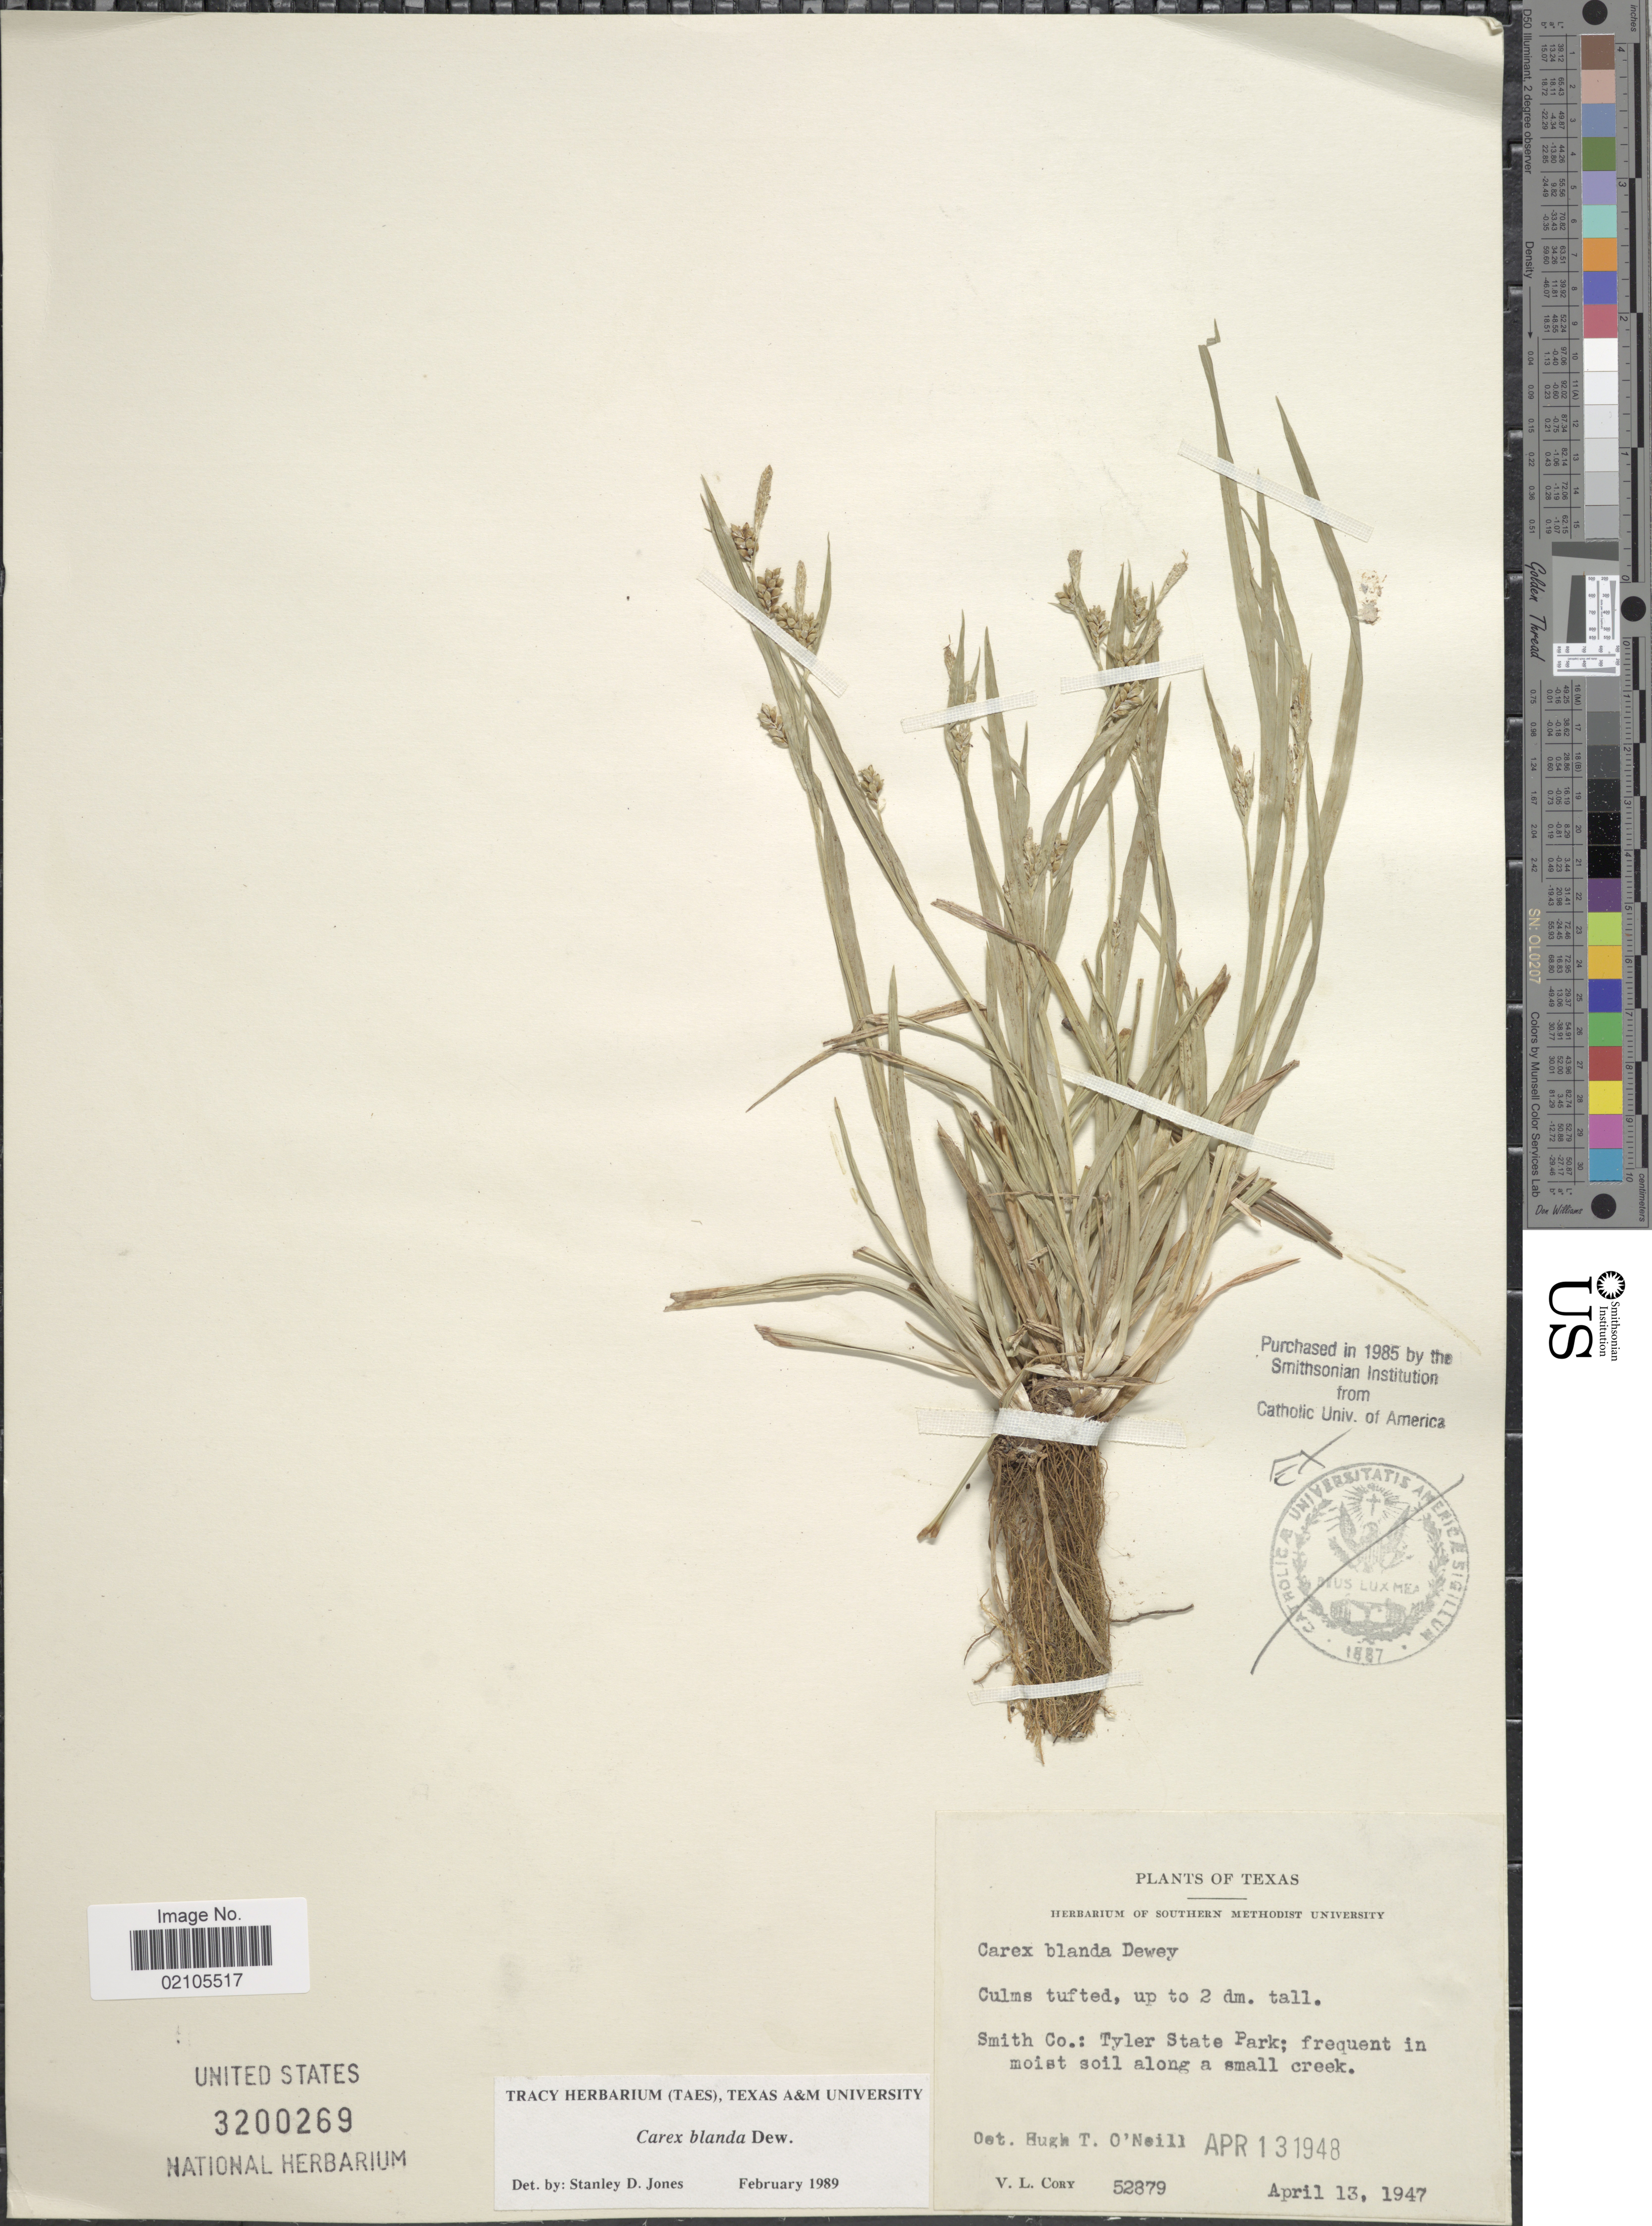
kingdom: Plantae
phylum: Tracheophyta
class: Liliopsida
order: Poales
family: Cyperaceae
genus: Carex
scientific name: Carex blanda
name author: Dewey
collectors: V. Cory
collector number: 52879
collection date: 1947-04-13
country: United States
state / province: Texas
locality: Smith Co.: Tyler State Park; frequent in moist soil along a small creek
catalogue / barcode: US 3200269